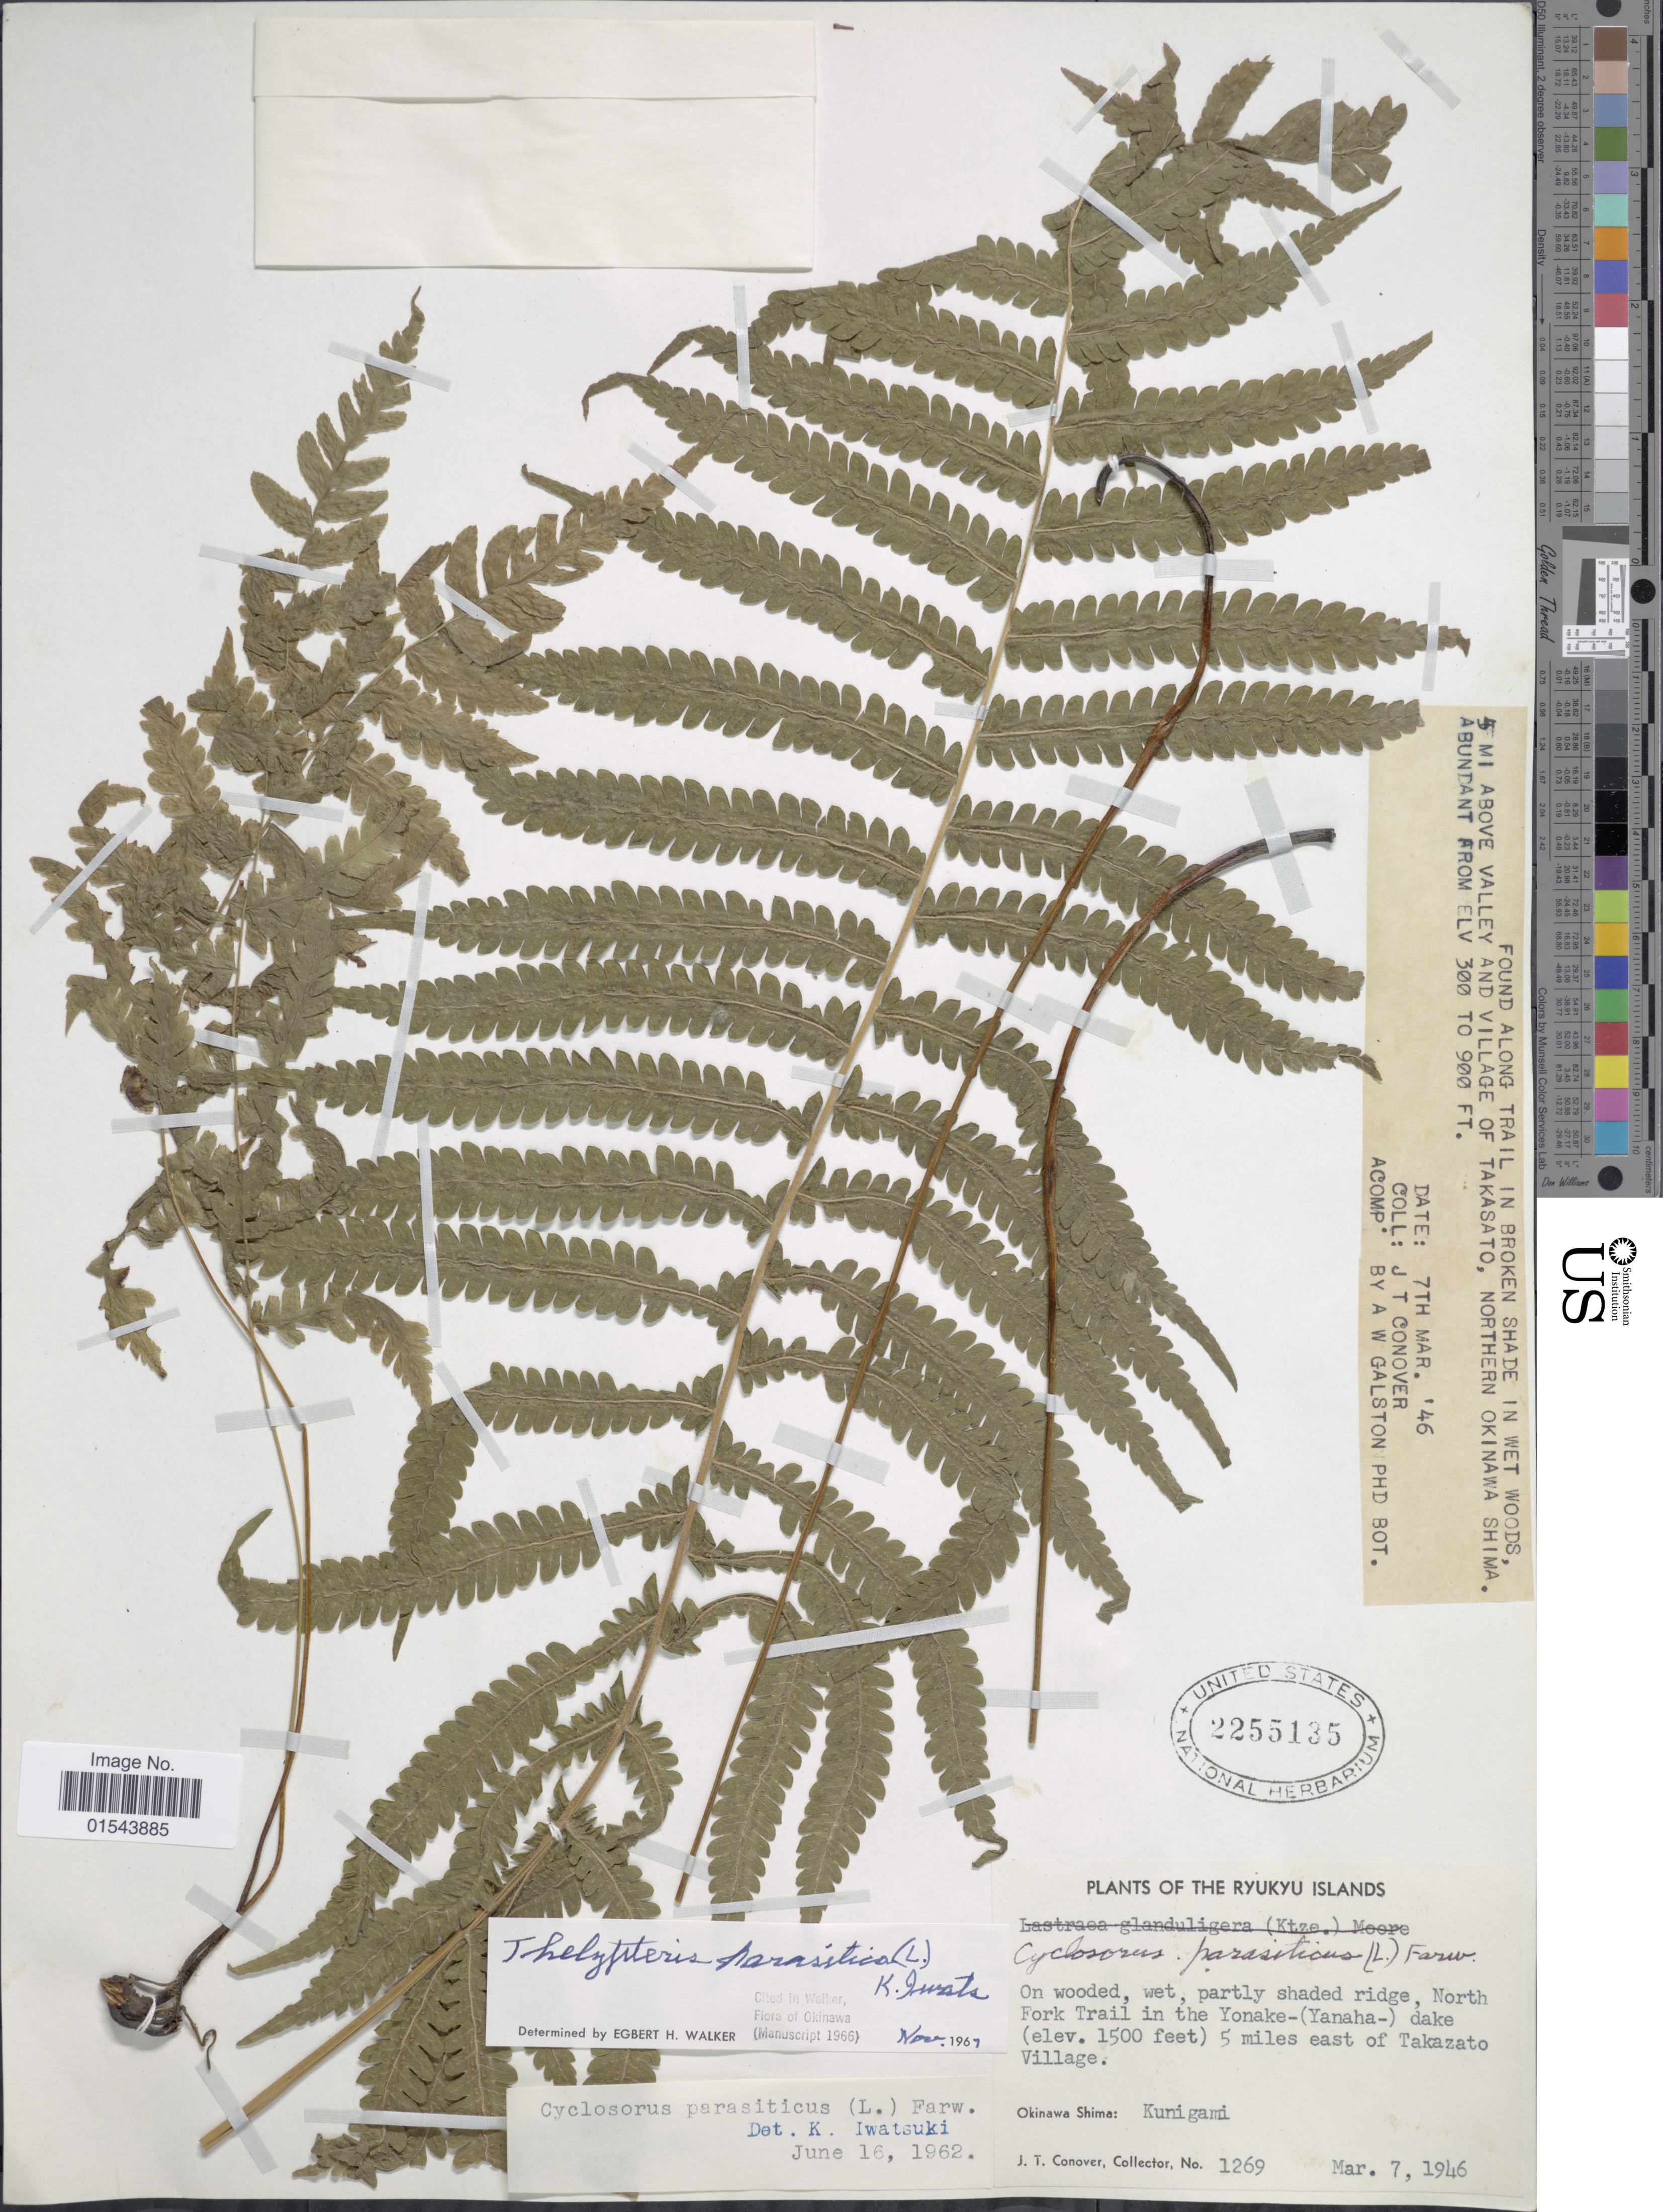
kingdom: Plantae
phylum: Tracheophyta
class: Polypodiopsida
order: Polypodiales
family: Thelypteridaceae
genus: Christella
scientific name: Christella parasitica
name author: (L.) H. Lév.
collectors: J. T. Conover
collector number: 1269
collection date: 1946-03-07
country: Japan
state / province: Okinawa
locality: The Ryukyu Islands. North Fork Trail in the Yonake-(Yanaha-) dake 5 miles east of Takazato Village. Okinawa Shima: Kunigami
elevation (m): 91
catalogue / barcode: US 2255135